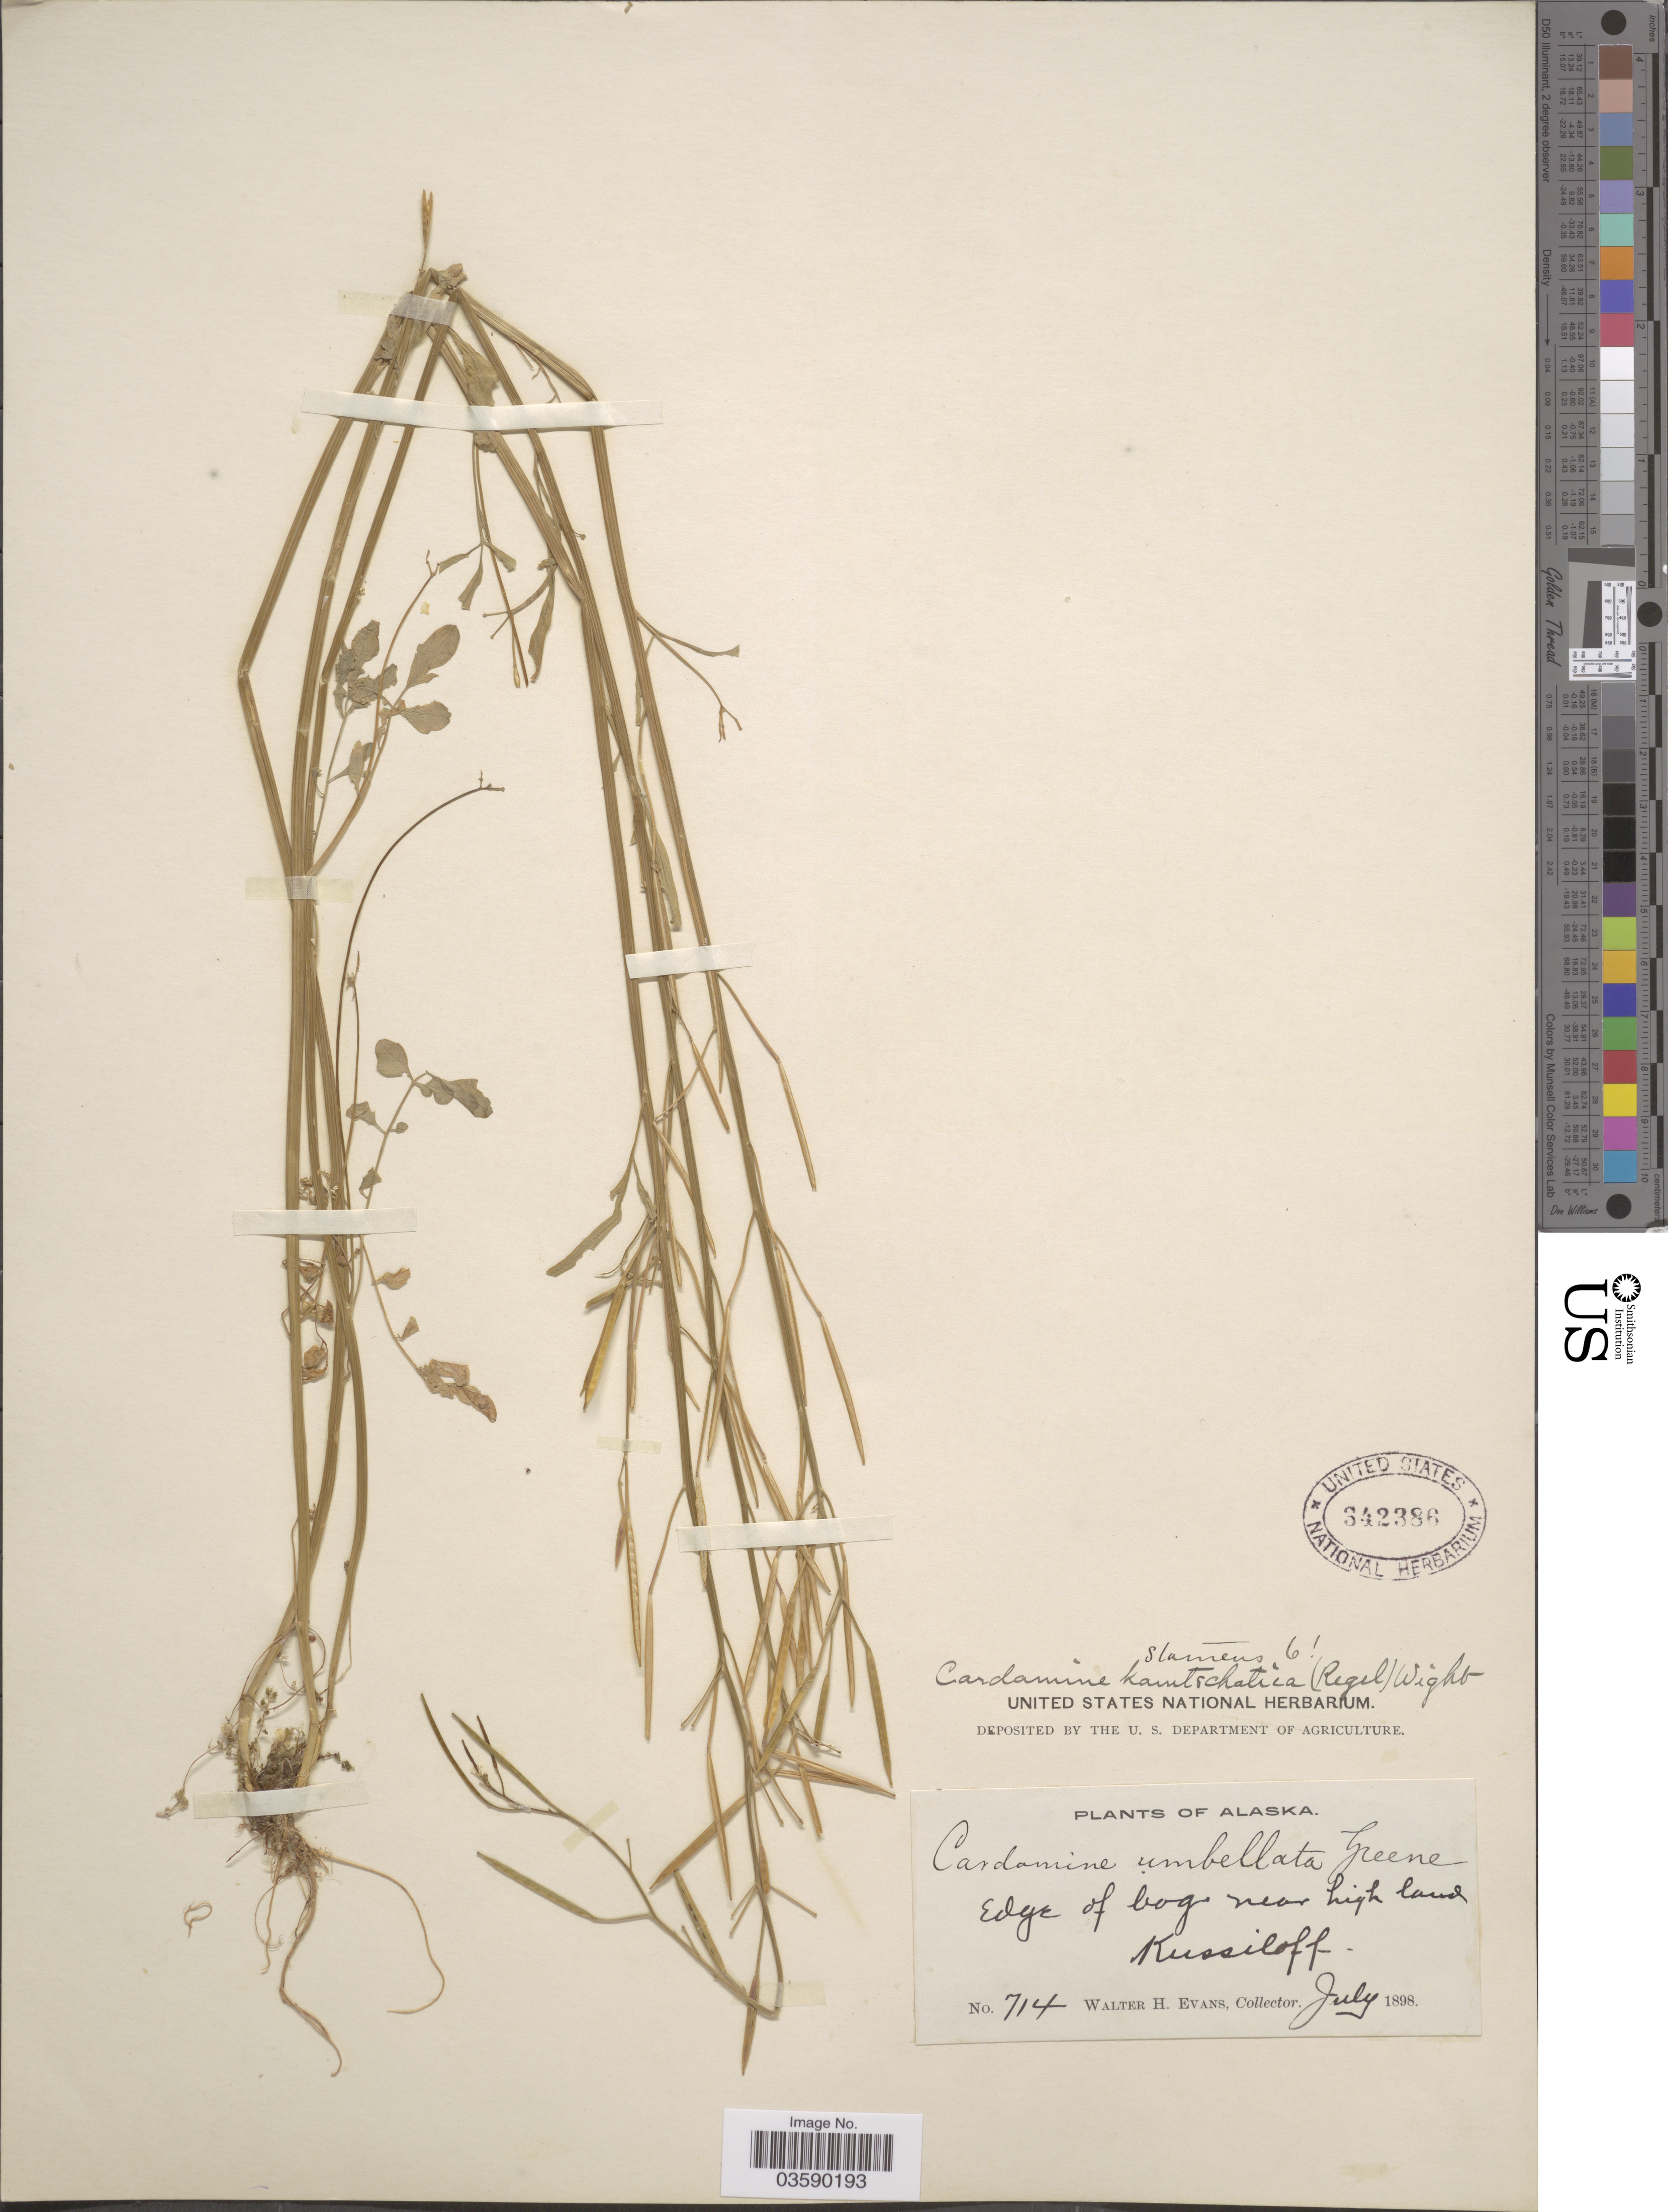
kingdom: Plantae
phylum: Tracheophyta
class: Magnoliopsida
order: Brassicales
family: Brassicaceae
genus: Cardamine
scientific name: Cardamine umbellata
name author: Greene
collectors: W. H. Evans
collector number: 714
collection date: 1898-07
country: United States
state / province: Alaska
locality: Edge of bog near high land. Kussiloff.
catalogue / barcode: US 342386